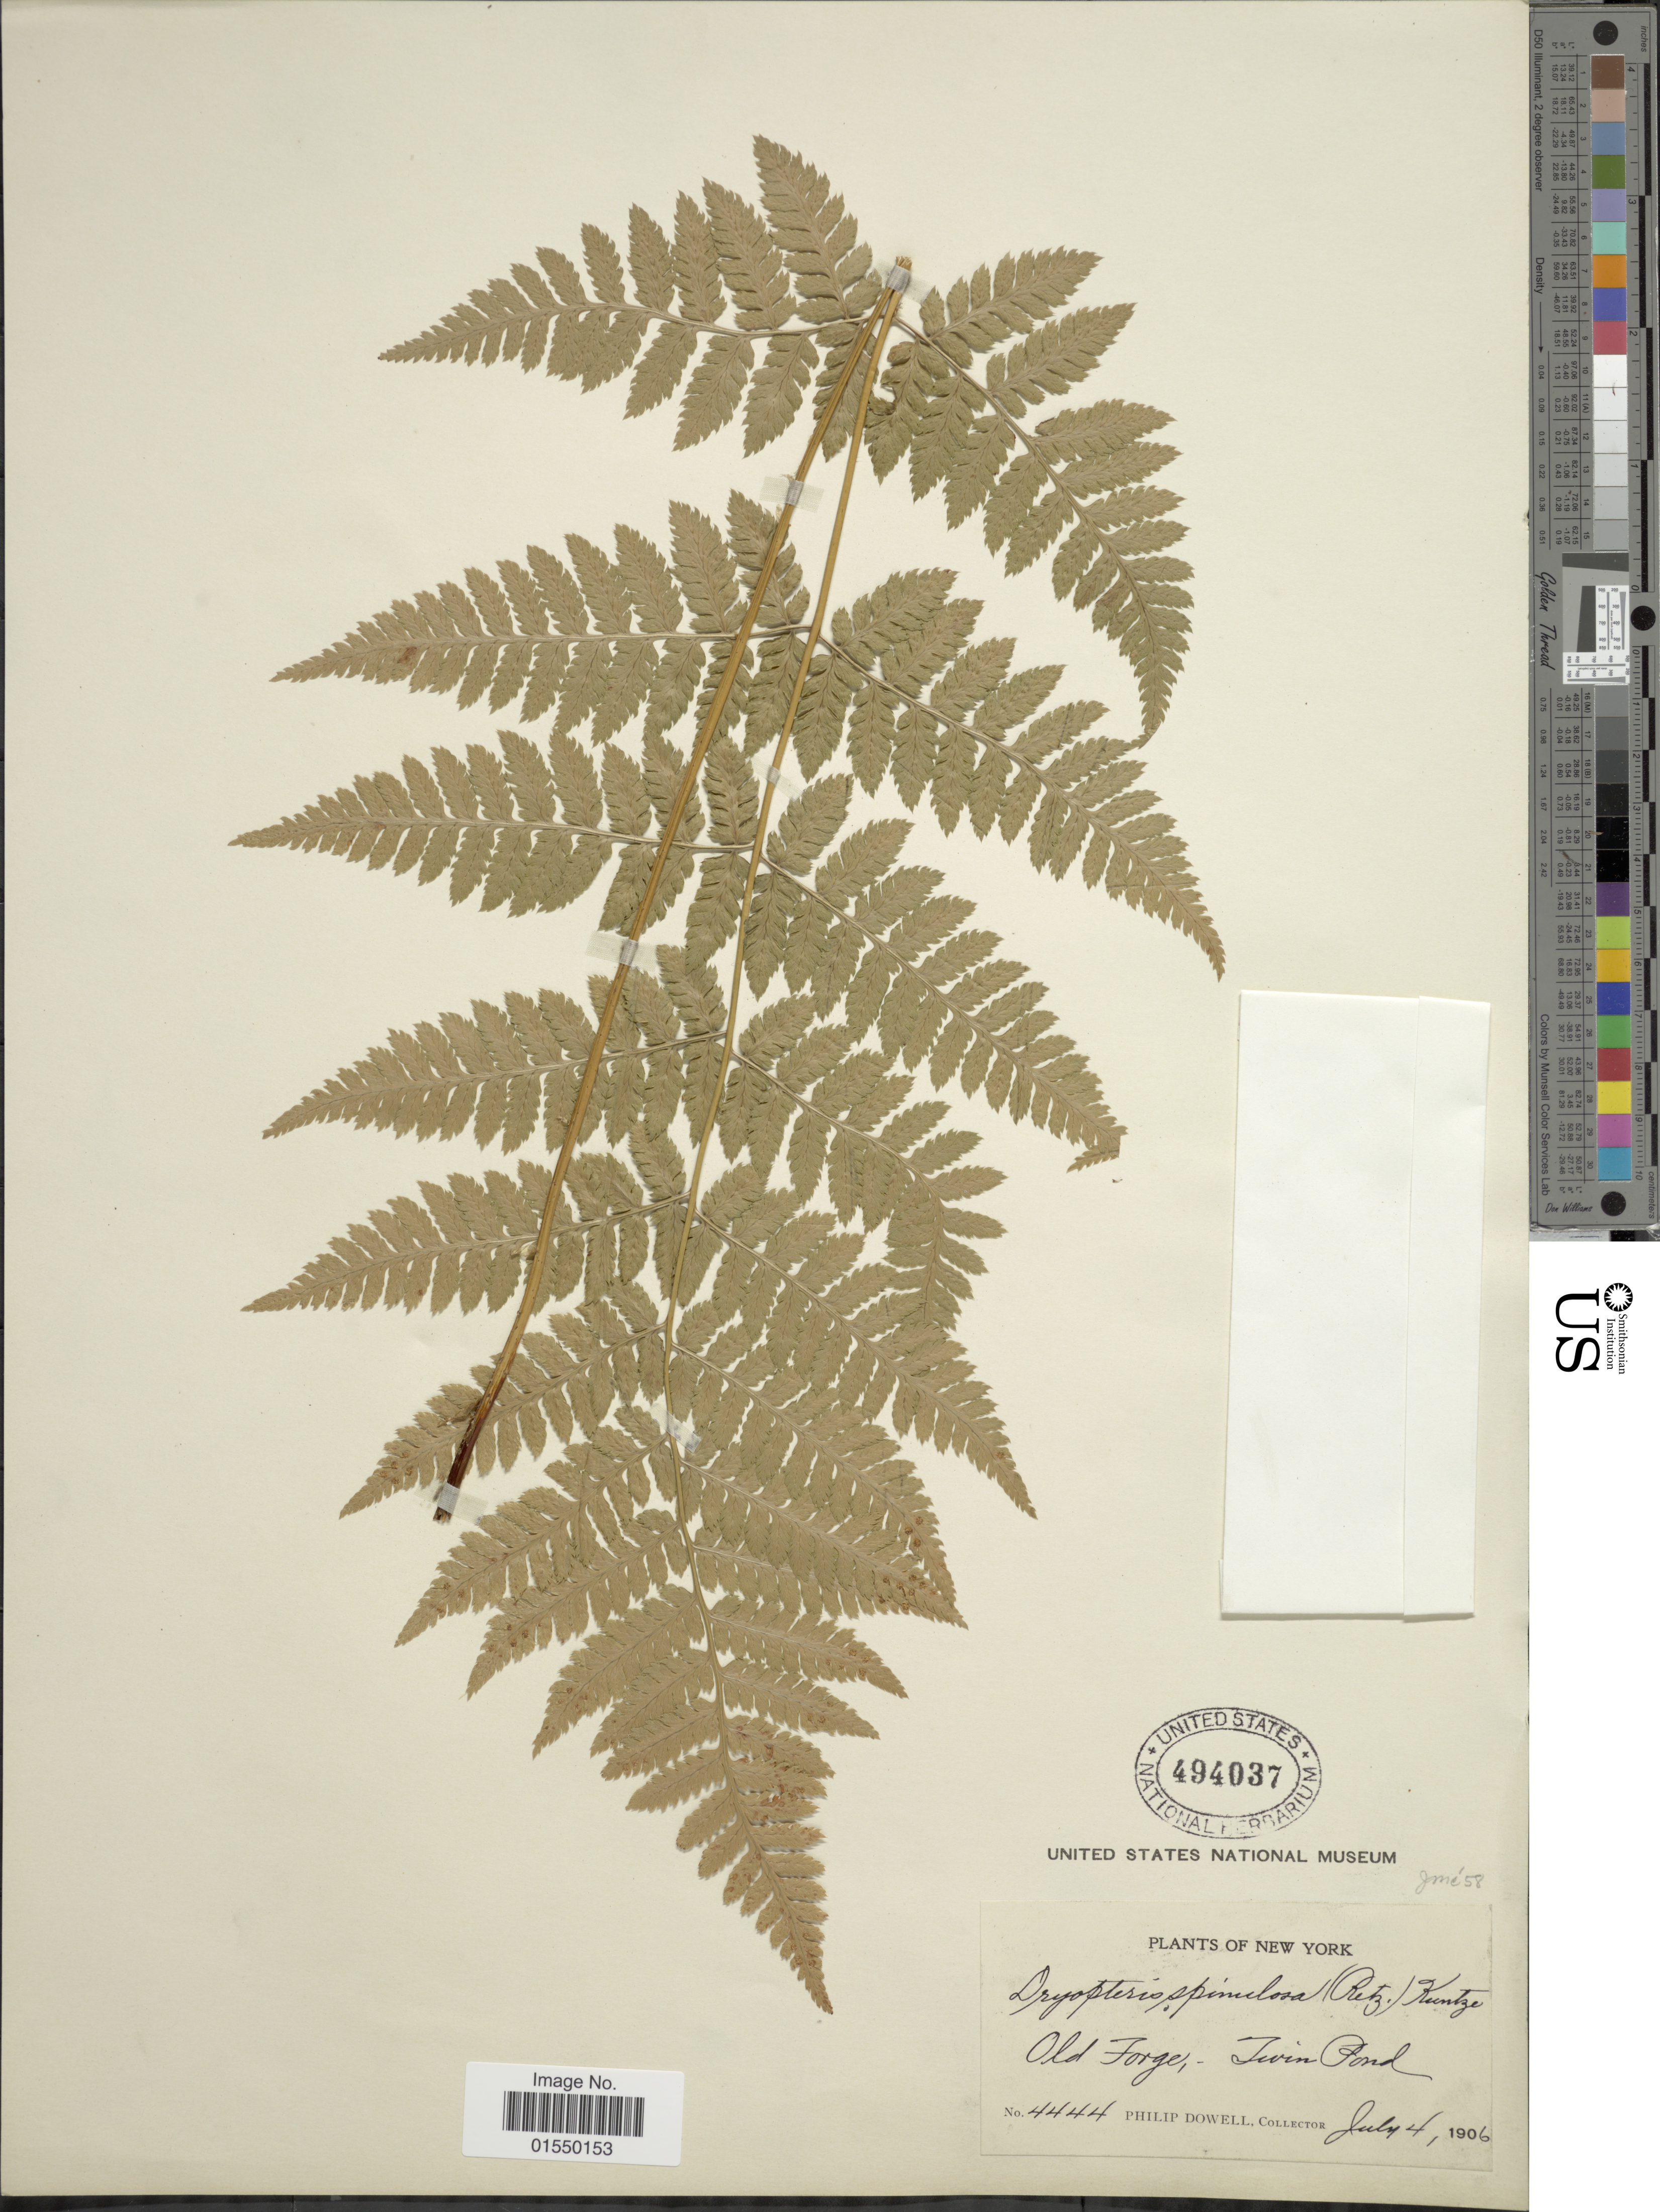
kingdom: Plantae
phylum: Tracheophyta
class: Polypodiopsida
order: Polypodiales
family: Dryopteridaceae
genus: Dryopteris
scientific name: Dryopteris carthusiana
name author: (Villars) H.P. Fuchs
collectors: P. Dowell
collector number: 4444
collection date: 1906-07-04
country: United States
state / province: New York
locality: Old Forge, Twin Pond.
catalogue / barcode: US 494037